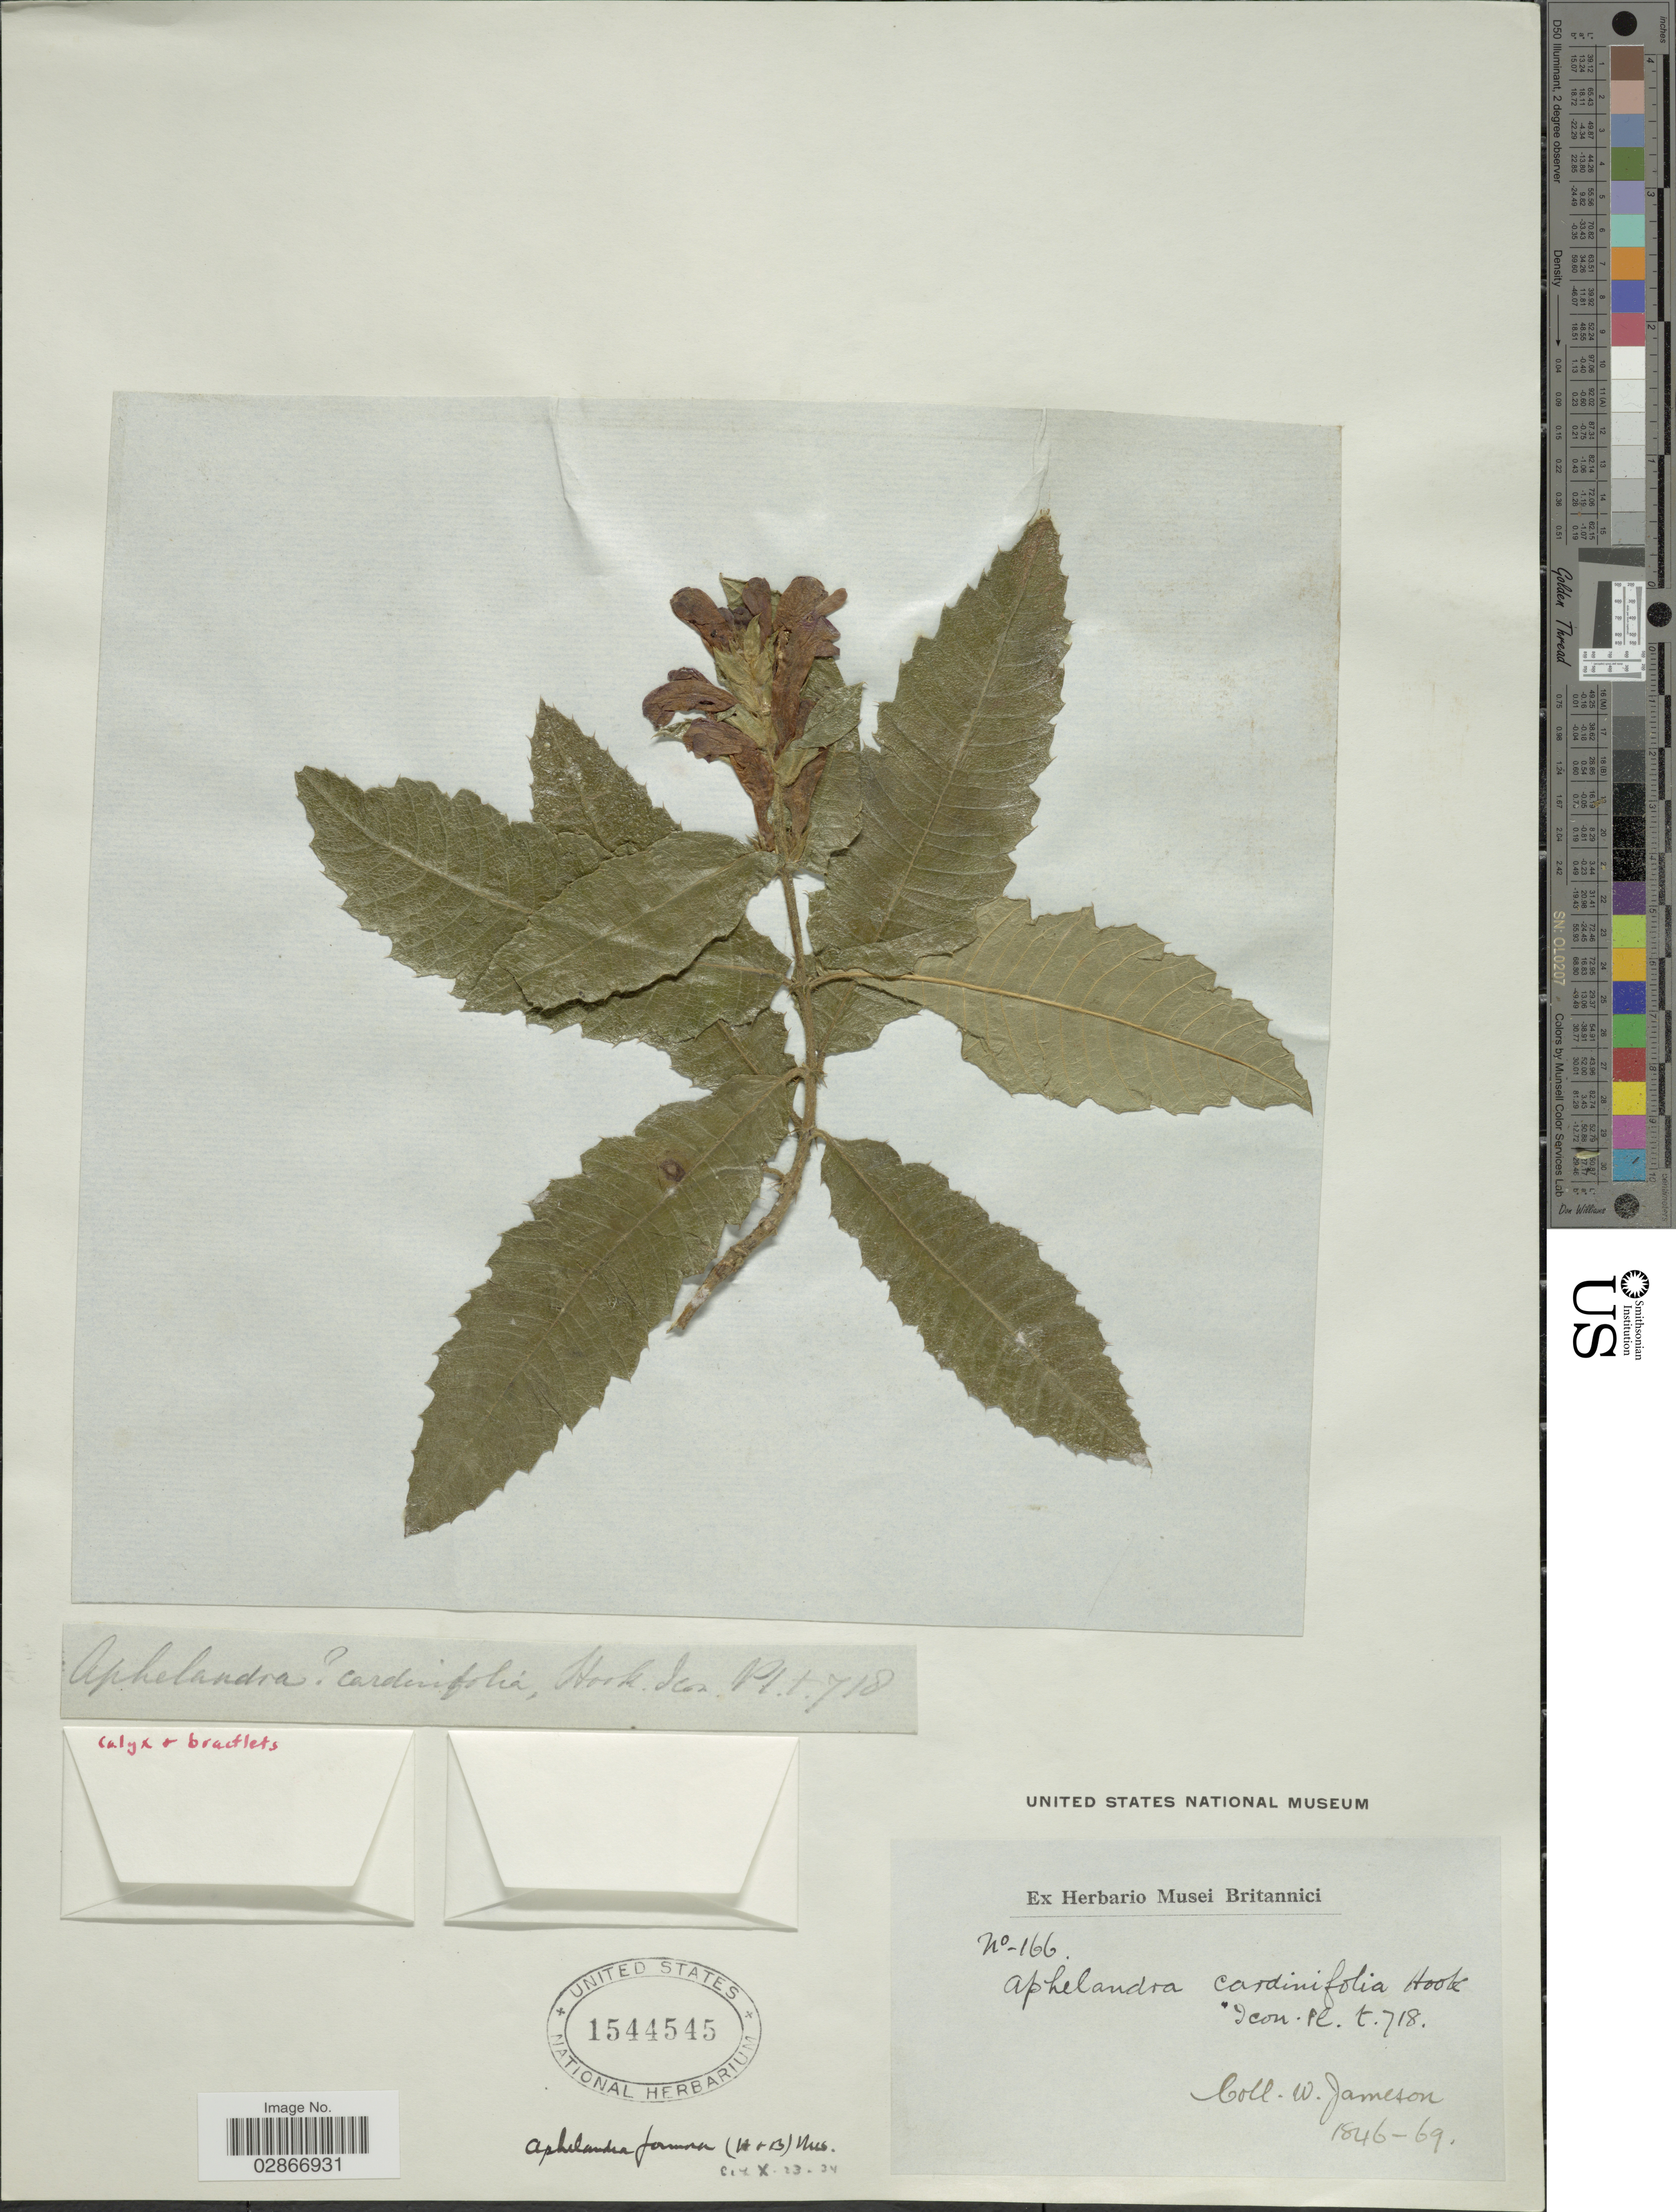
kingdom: Plantae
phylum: Tracheophyta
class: Magnoliopsida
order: Lamiales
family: Acanthaceae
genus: Aphelandra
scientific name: Aphelandra formosa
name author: (Humb. & Bonpl.) Nees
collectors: W. Jameson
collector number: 166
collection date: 1846/1869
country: Ecuador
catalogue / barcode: US 1544545